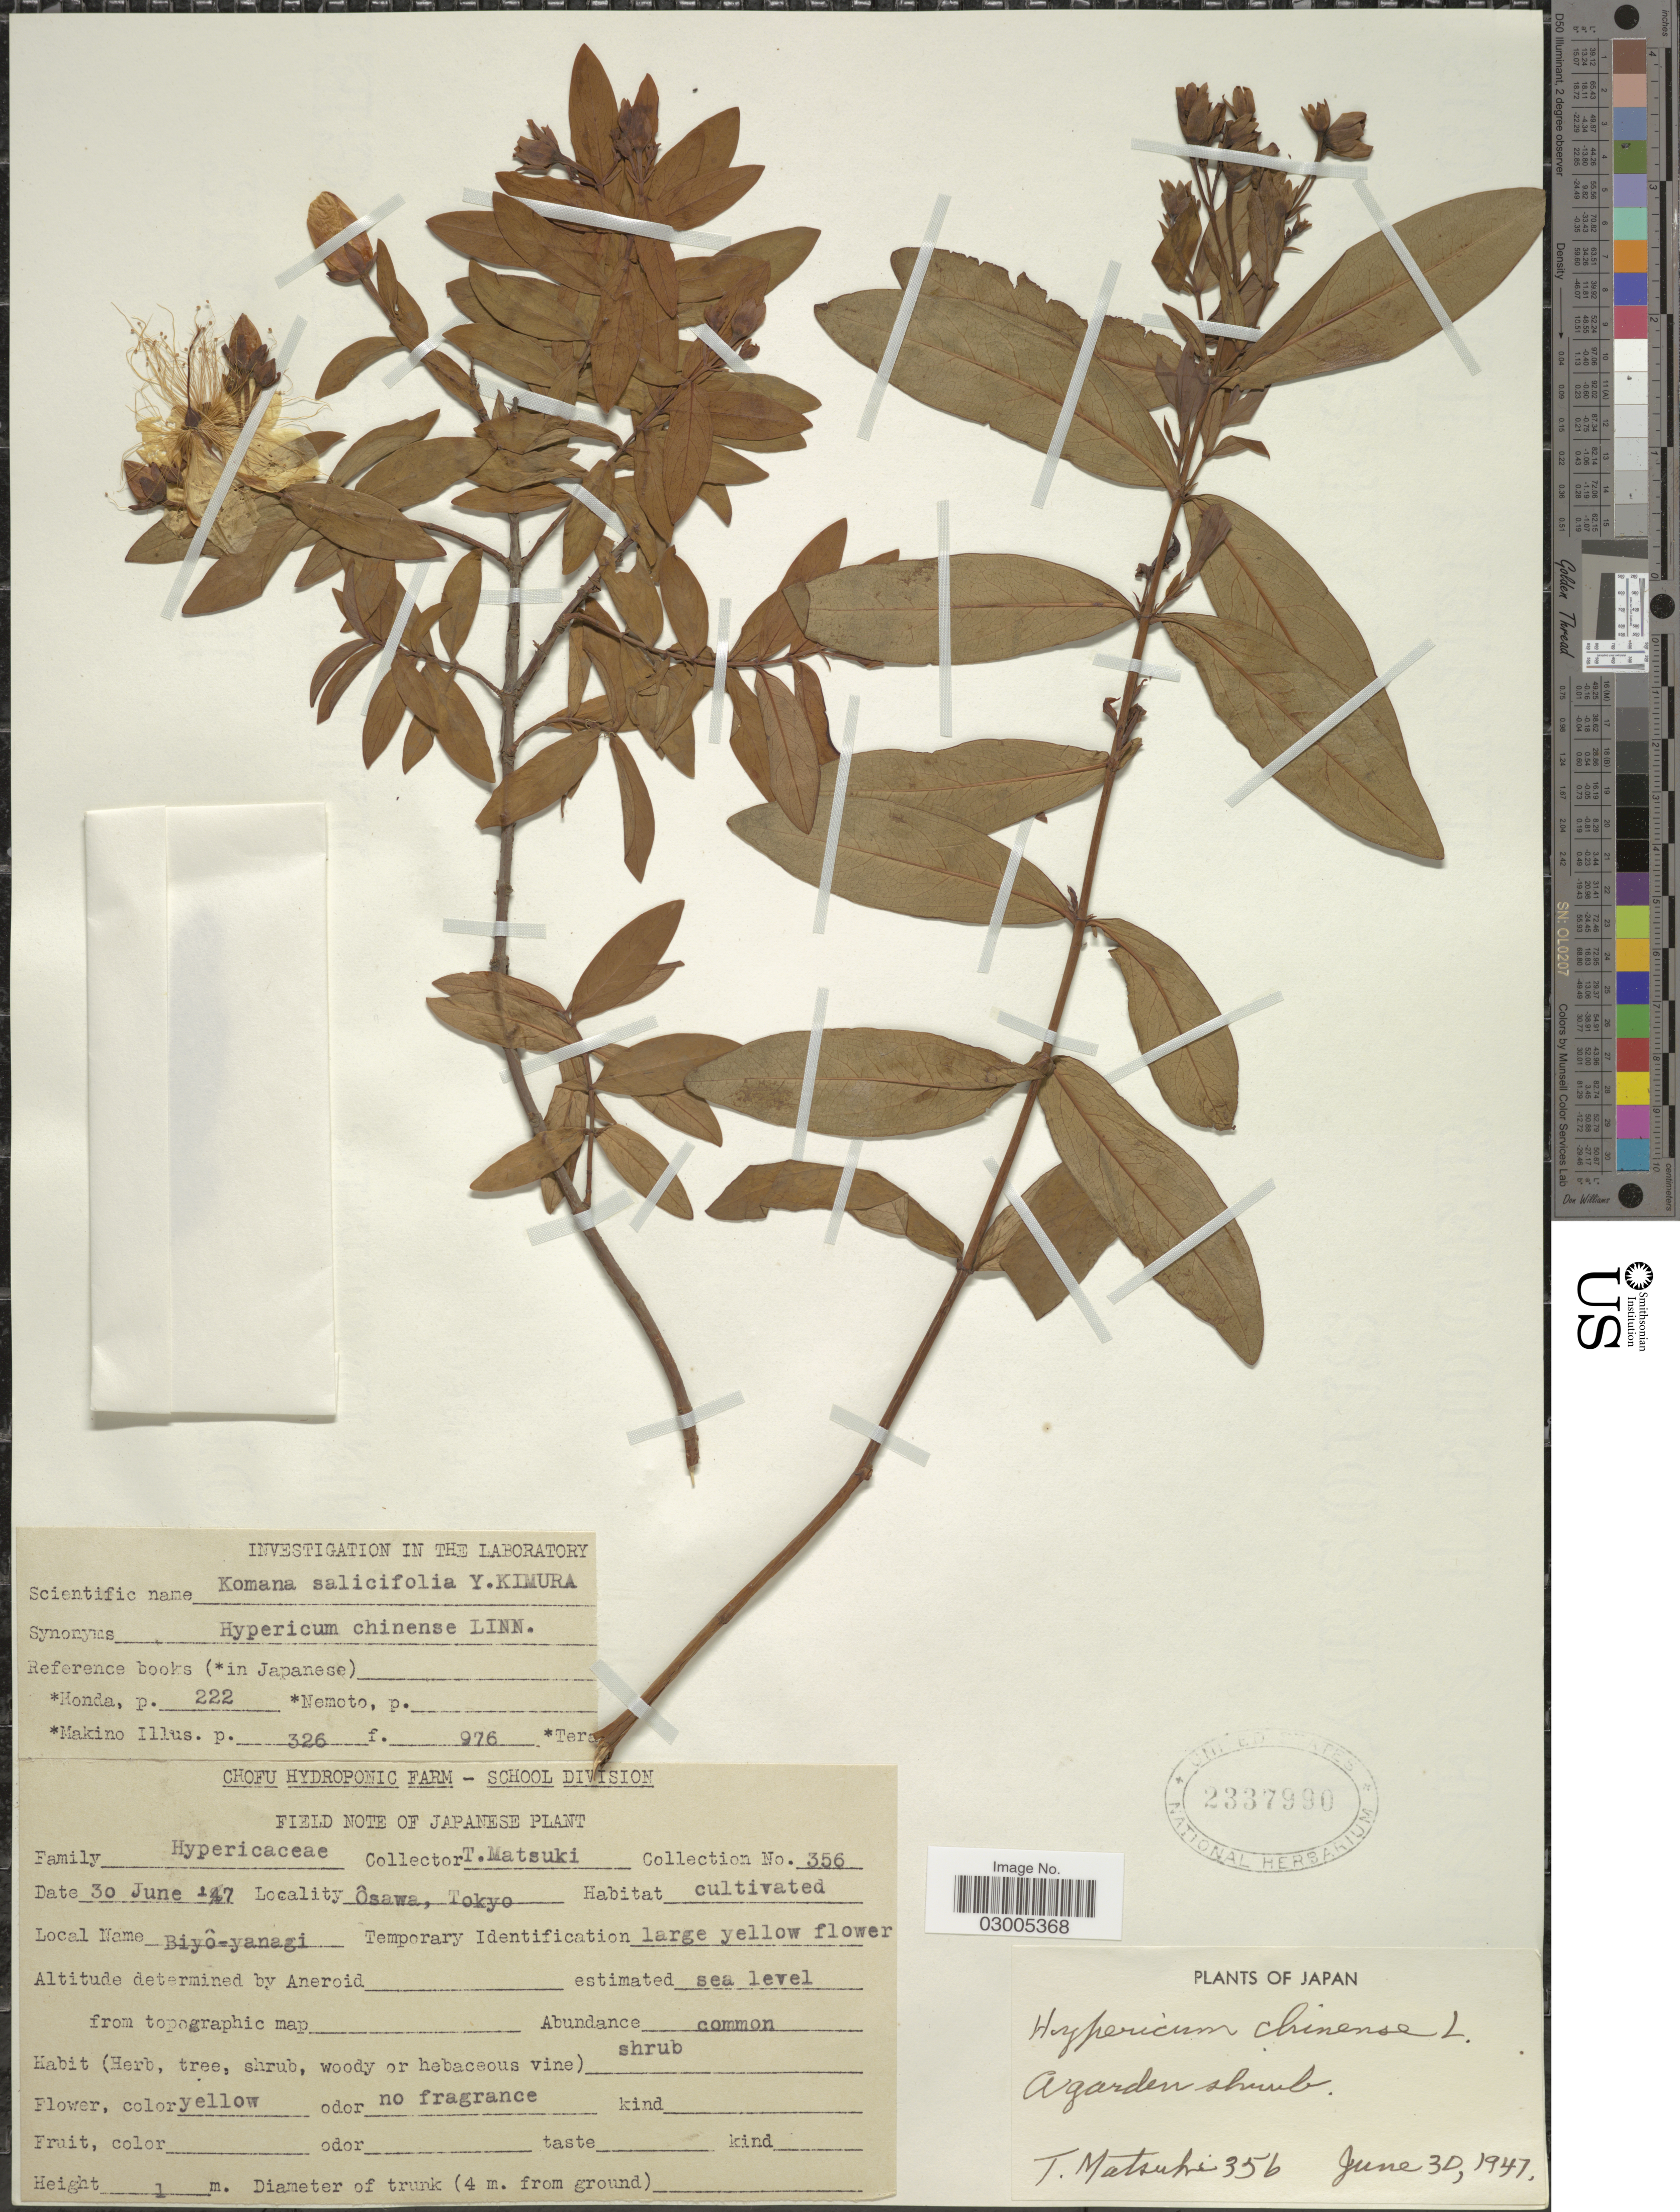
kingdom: Plantae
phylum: Tracheophyta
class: Magnoliopsida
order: Malpighiales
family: Hypericaceae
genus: Hypericum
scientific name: Hypericum monogynum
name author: L.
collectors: T. Matsuki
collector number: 356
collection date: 1947-06-30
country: Japan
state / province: Tokyo, Federal City of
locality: Ôsawa.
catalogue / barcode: US 2337990